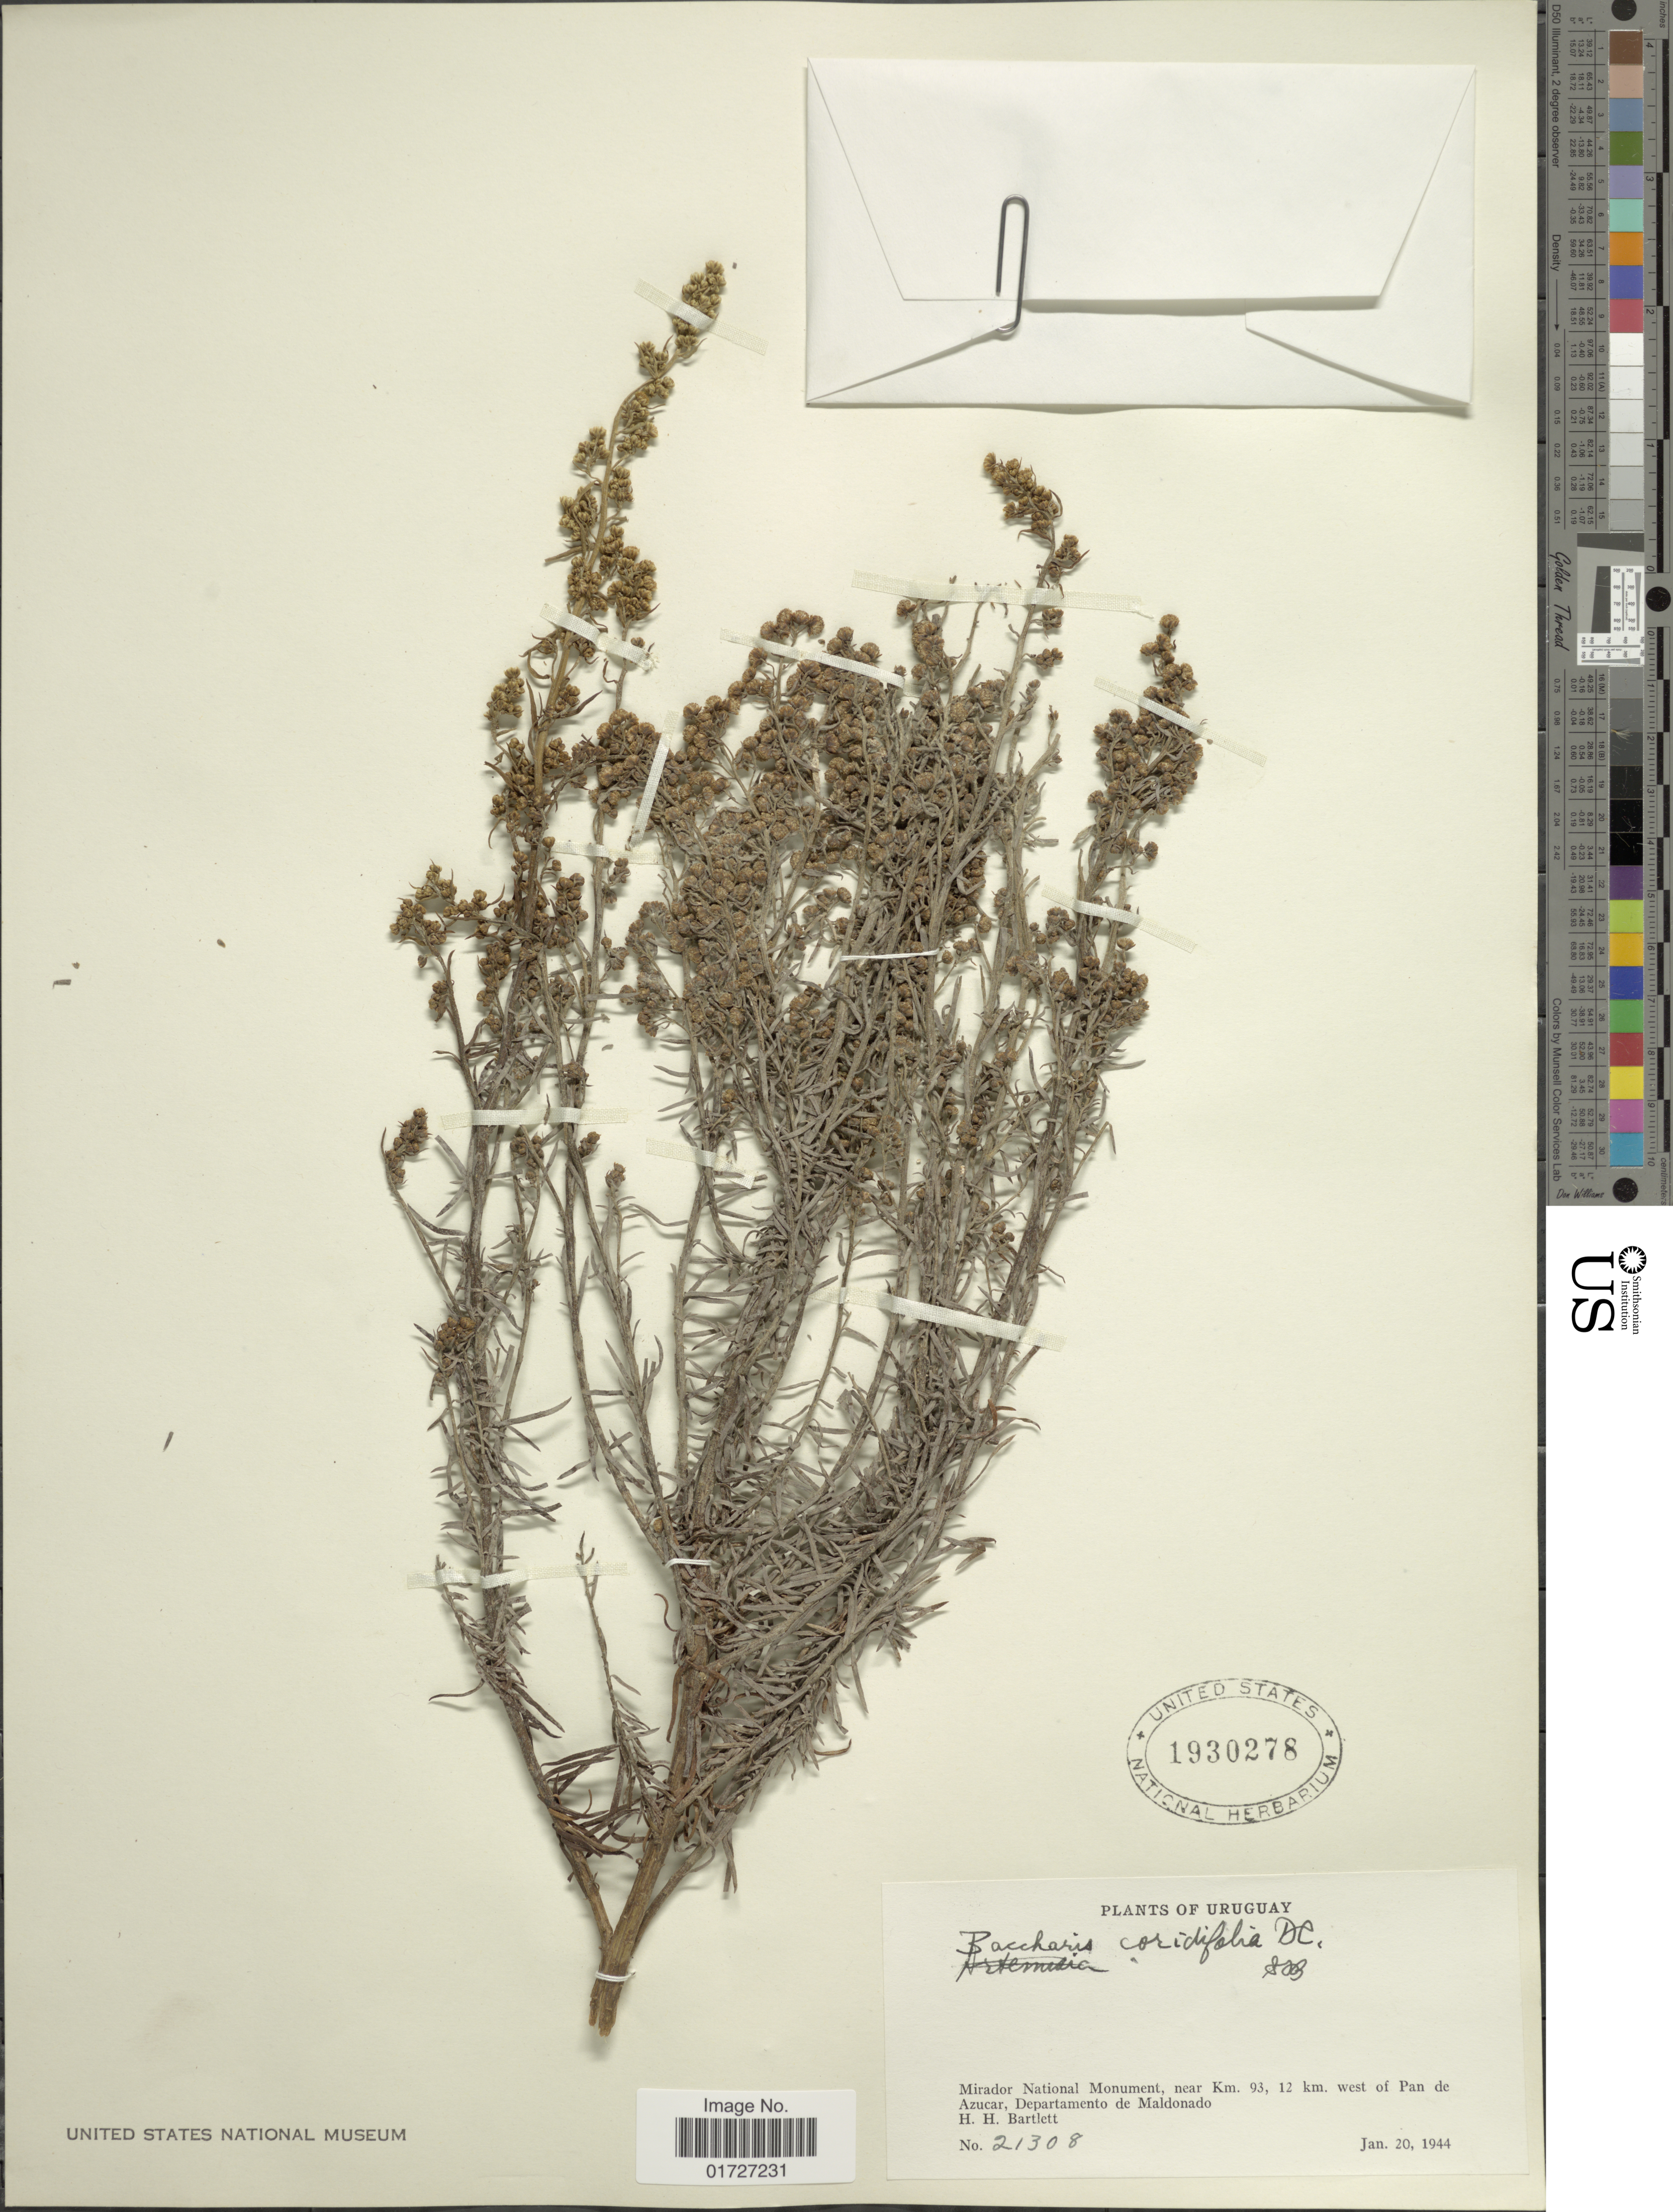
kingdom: Plantae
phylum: Tracheophyta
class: Magnoliopsida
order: Asterales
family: Asteraceae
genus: Baccharis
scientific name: Baccharis coridifolia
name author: DC.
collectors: H. H. Bartlett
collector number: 21308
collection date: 1944-01-20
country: Uruguay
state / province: Maldonado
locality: Mirador National Monument, near km 93, 12 km west of Pan de Azucar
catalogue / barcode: US 1930278